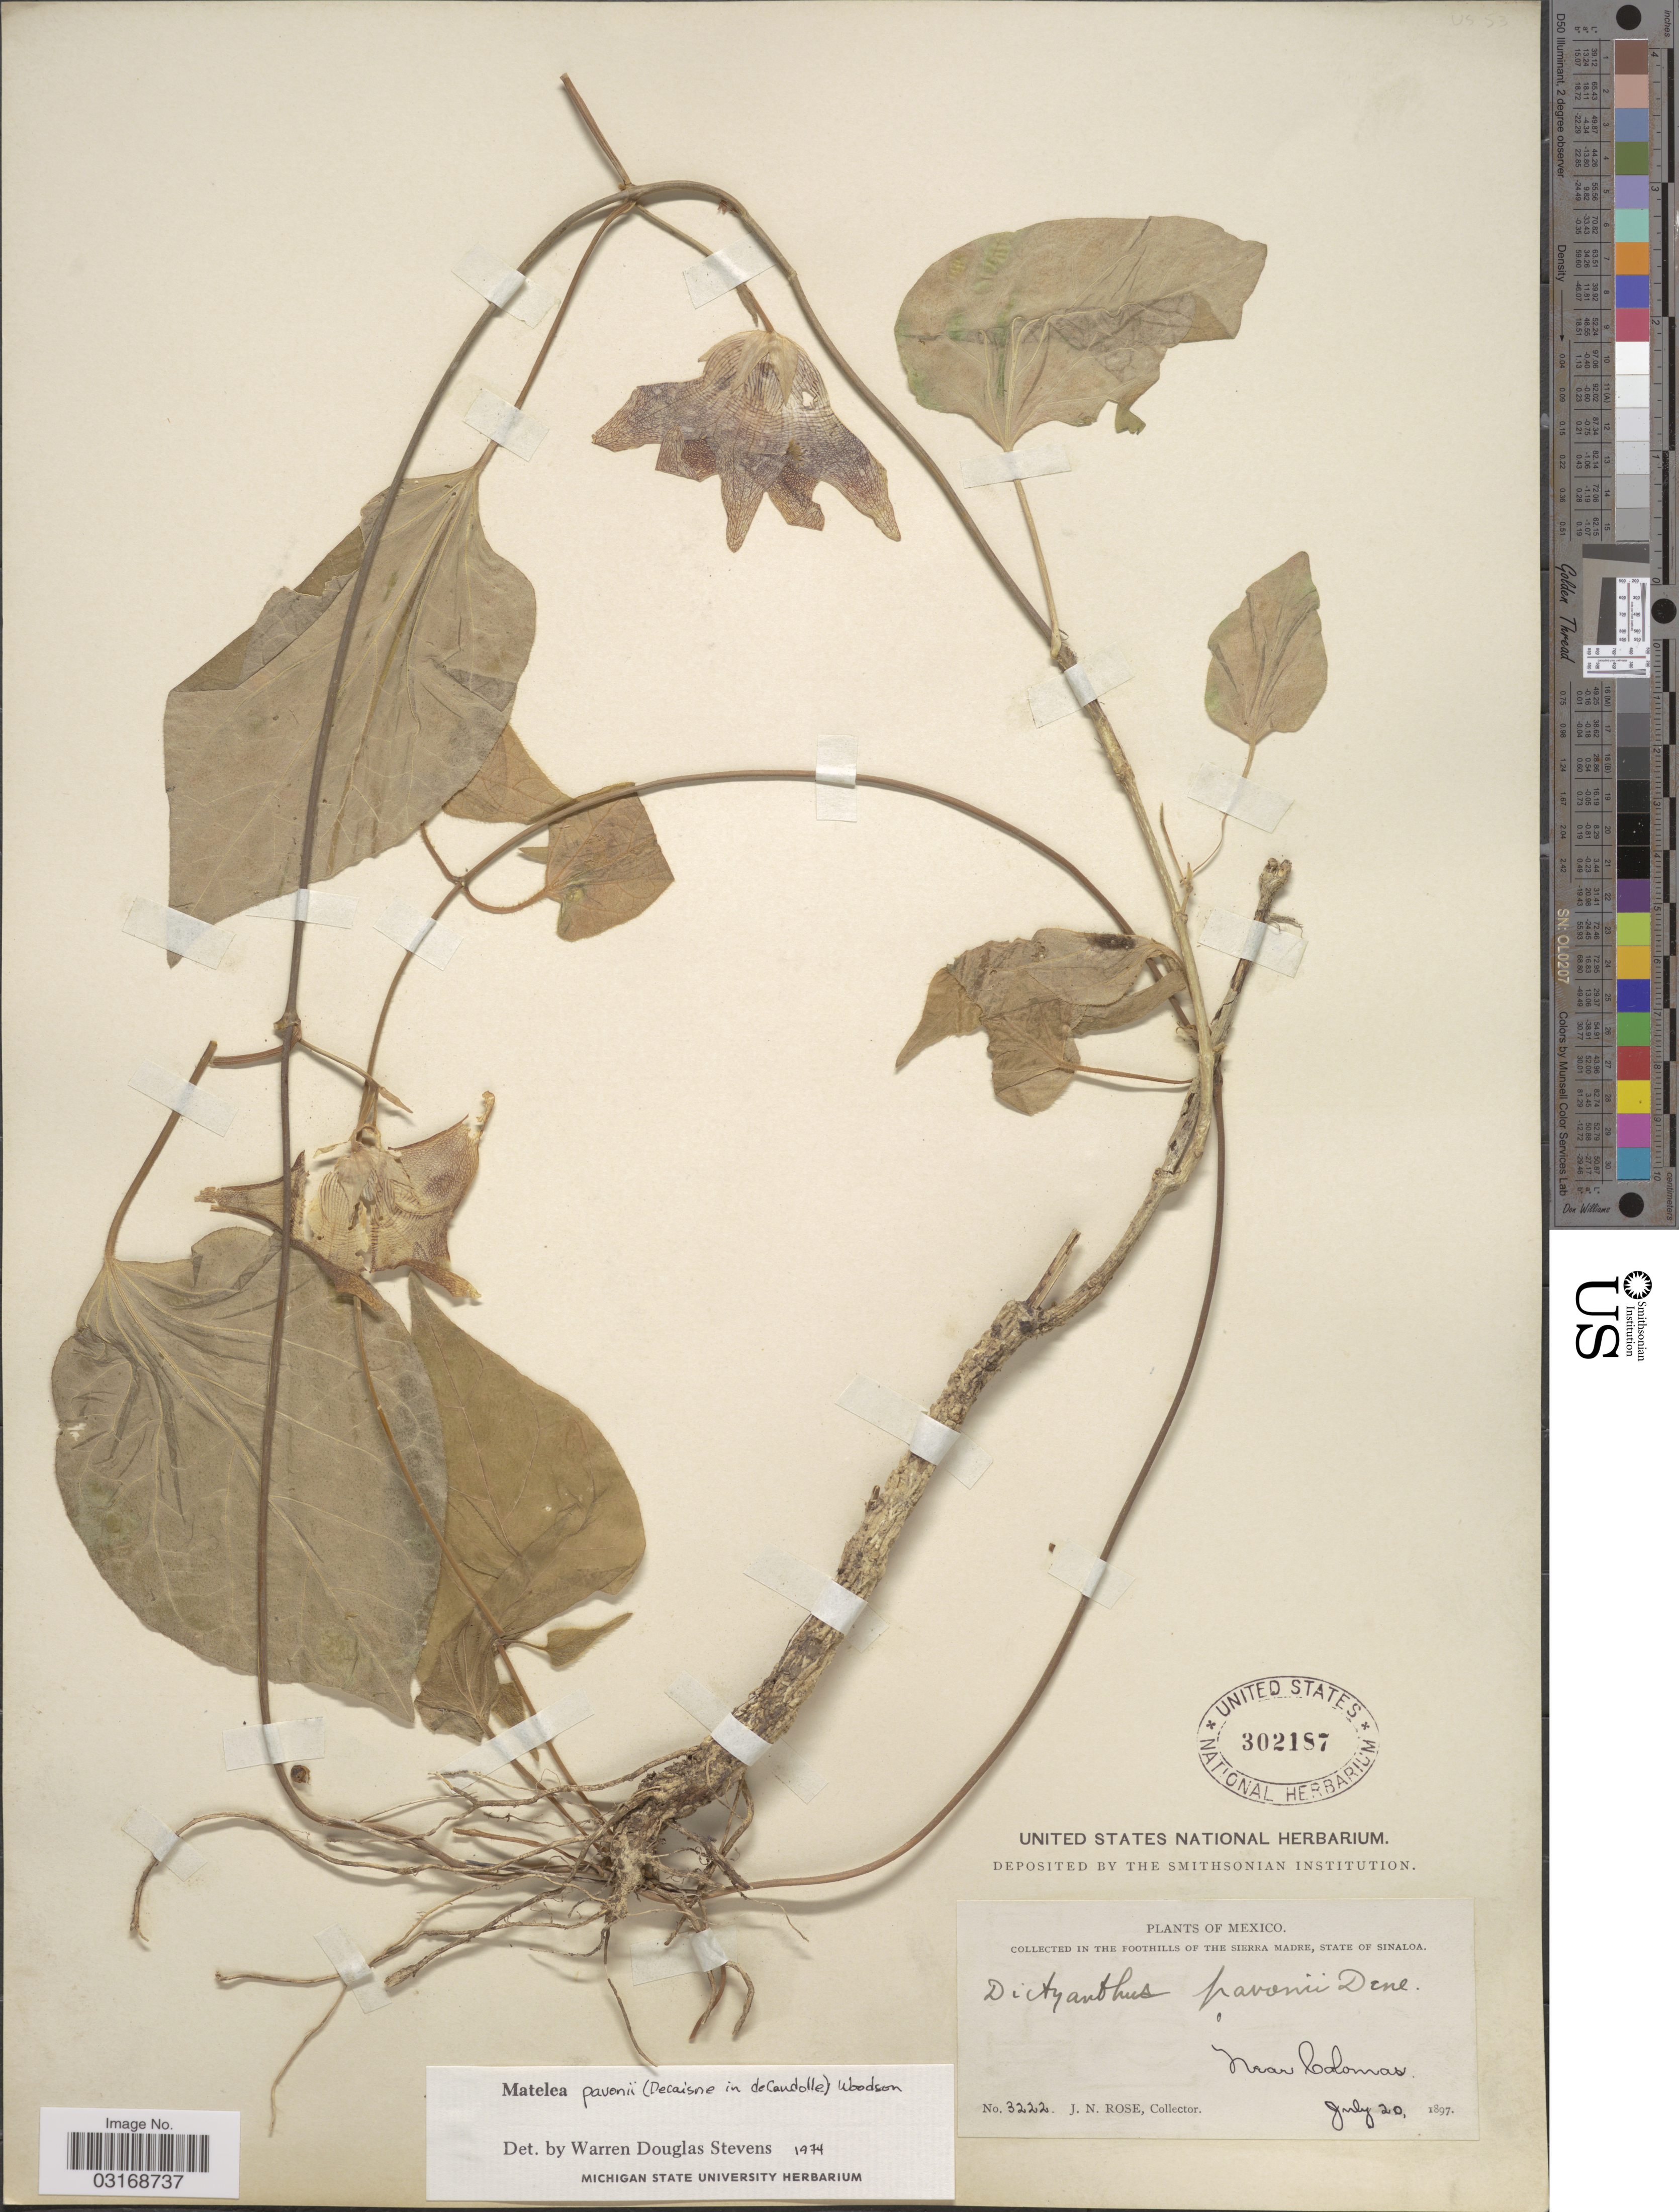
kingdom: Plantae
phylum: Tracheophyta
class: Magnoliopsida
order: Gentianales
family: Apocynaceae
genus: Matelea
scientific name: Matelea pavonii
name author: (Decne.) Woodson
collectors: J. N. Rose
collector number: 3222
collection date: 1897-07-20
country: Mexico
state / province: Sinaloa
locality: In the Foothills of the Sierra Madre, State of Sinaloa. Near Colomas.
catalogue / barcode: US 302187